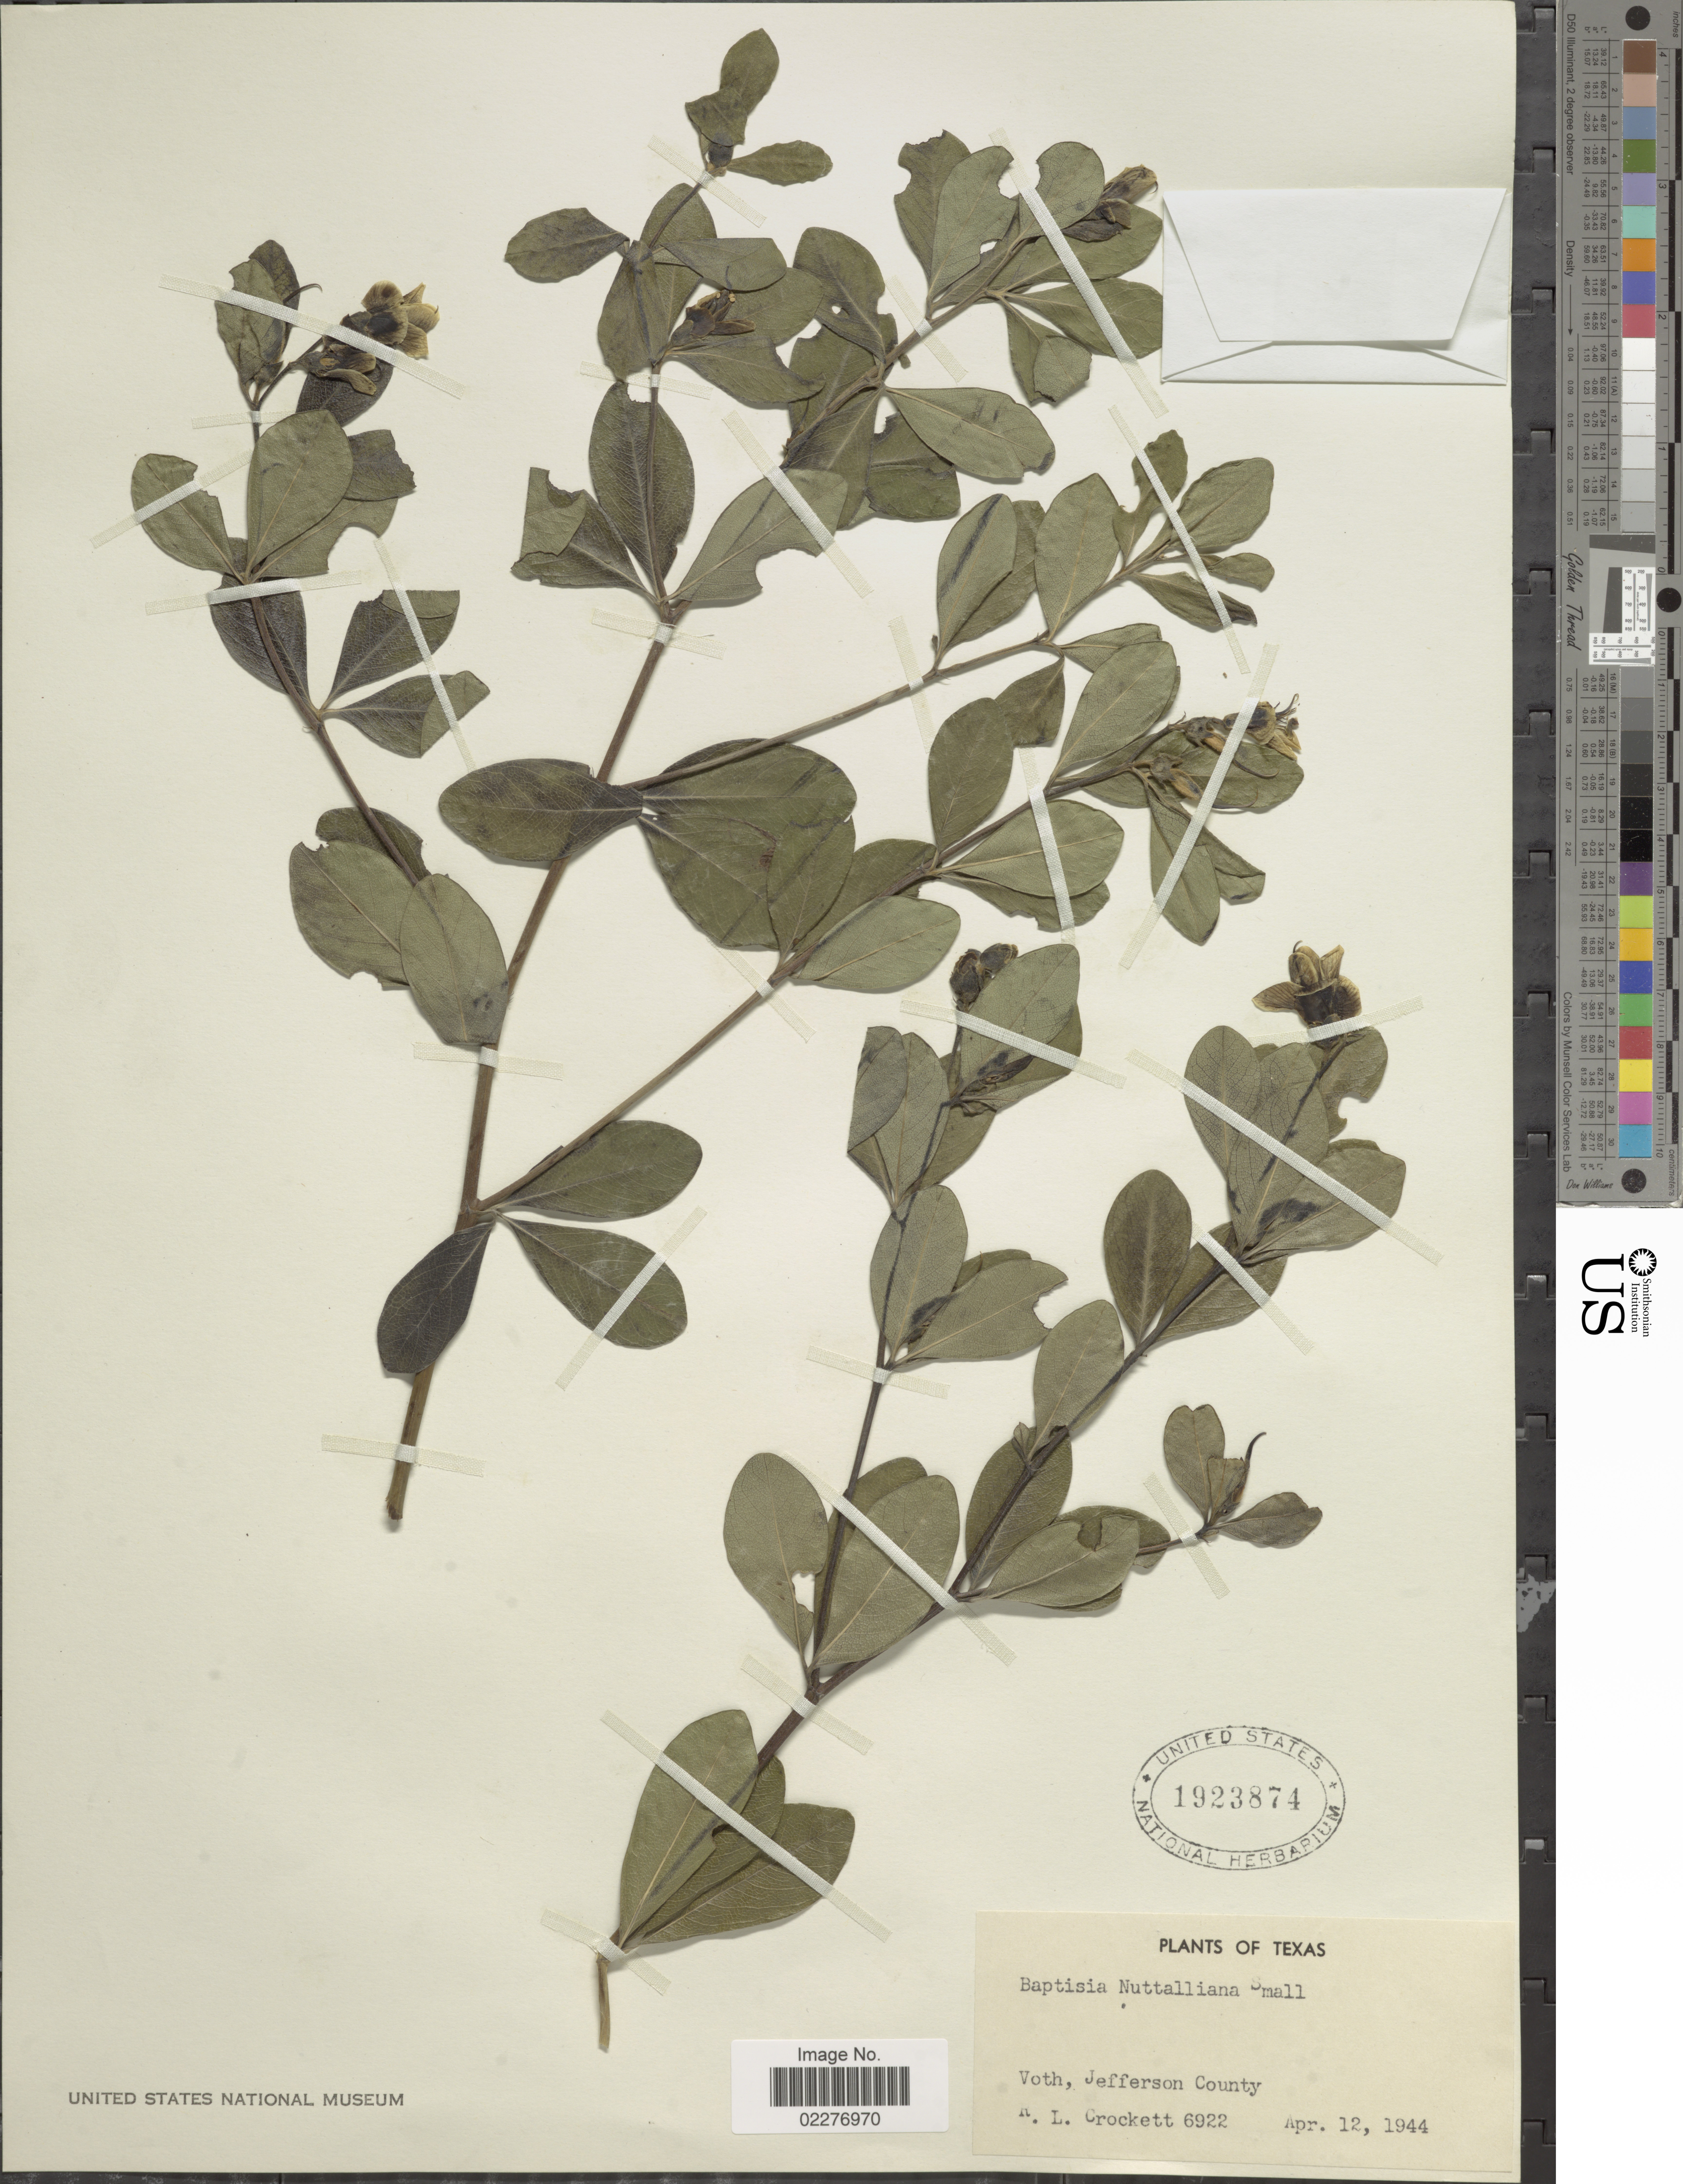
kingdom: Plantae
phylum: Tracheophyta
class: Magnoliopsida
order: Fabales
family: Fabaceae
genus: Baptisia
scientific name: Baptisia nuttalliana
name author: Small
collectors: R. Crockett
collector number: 6922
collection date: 1944-04-12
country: United States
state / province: Texas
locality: Voth, Jefferson County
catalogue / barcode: US 1923874